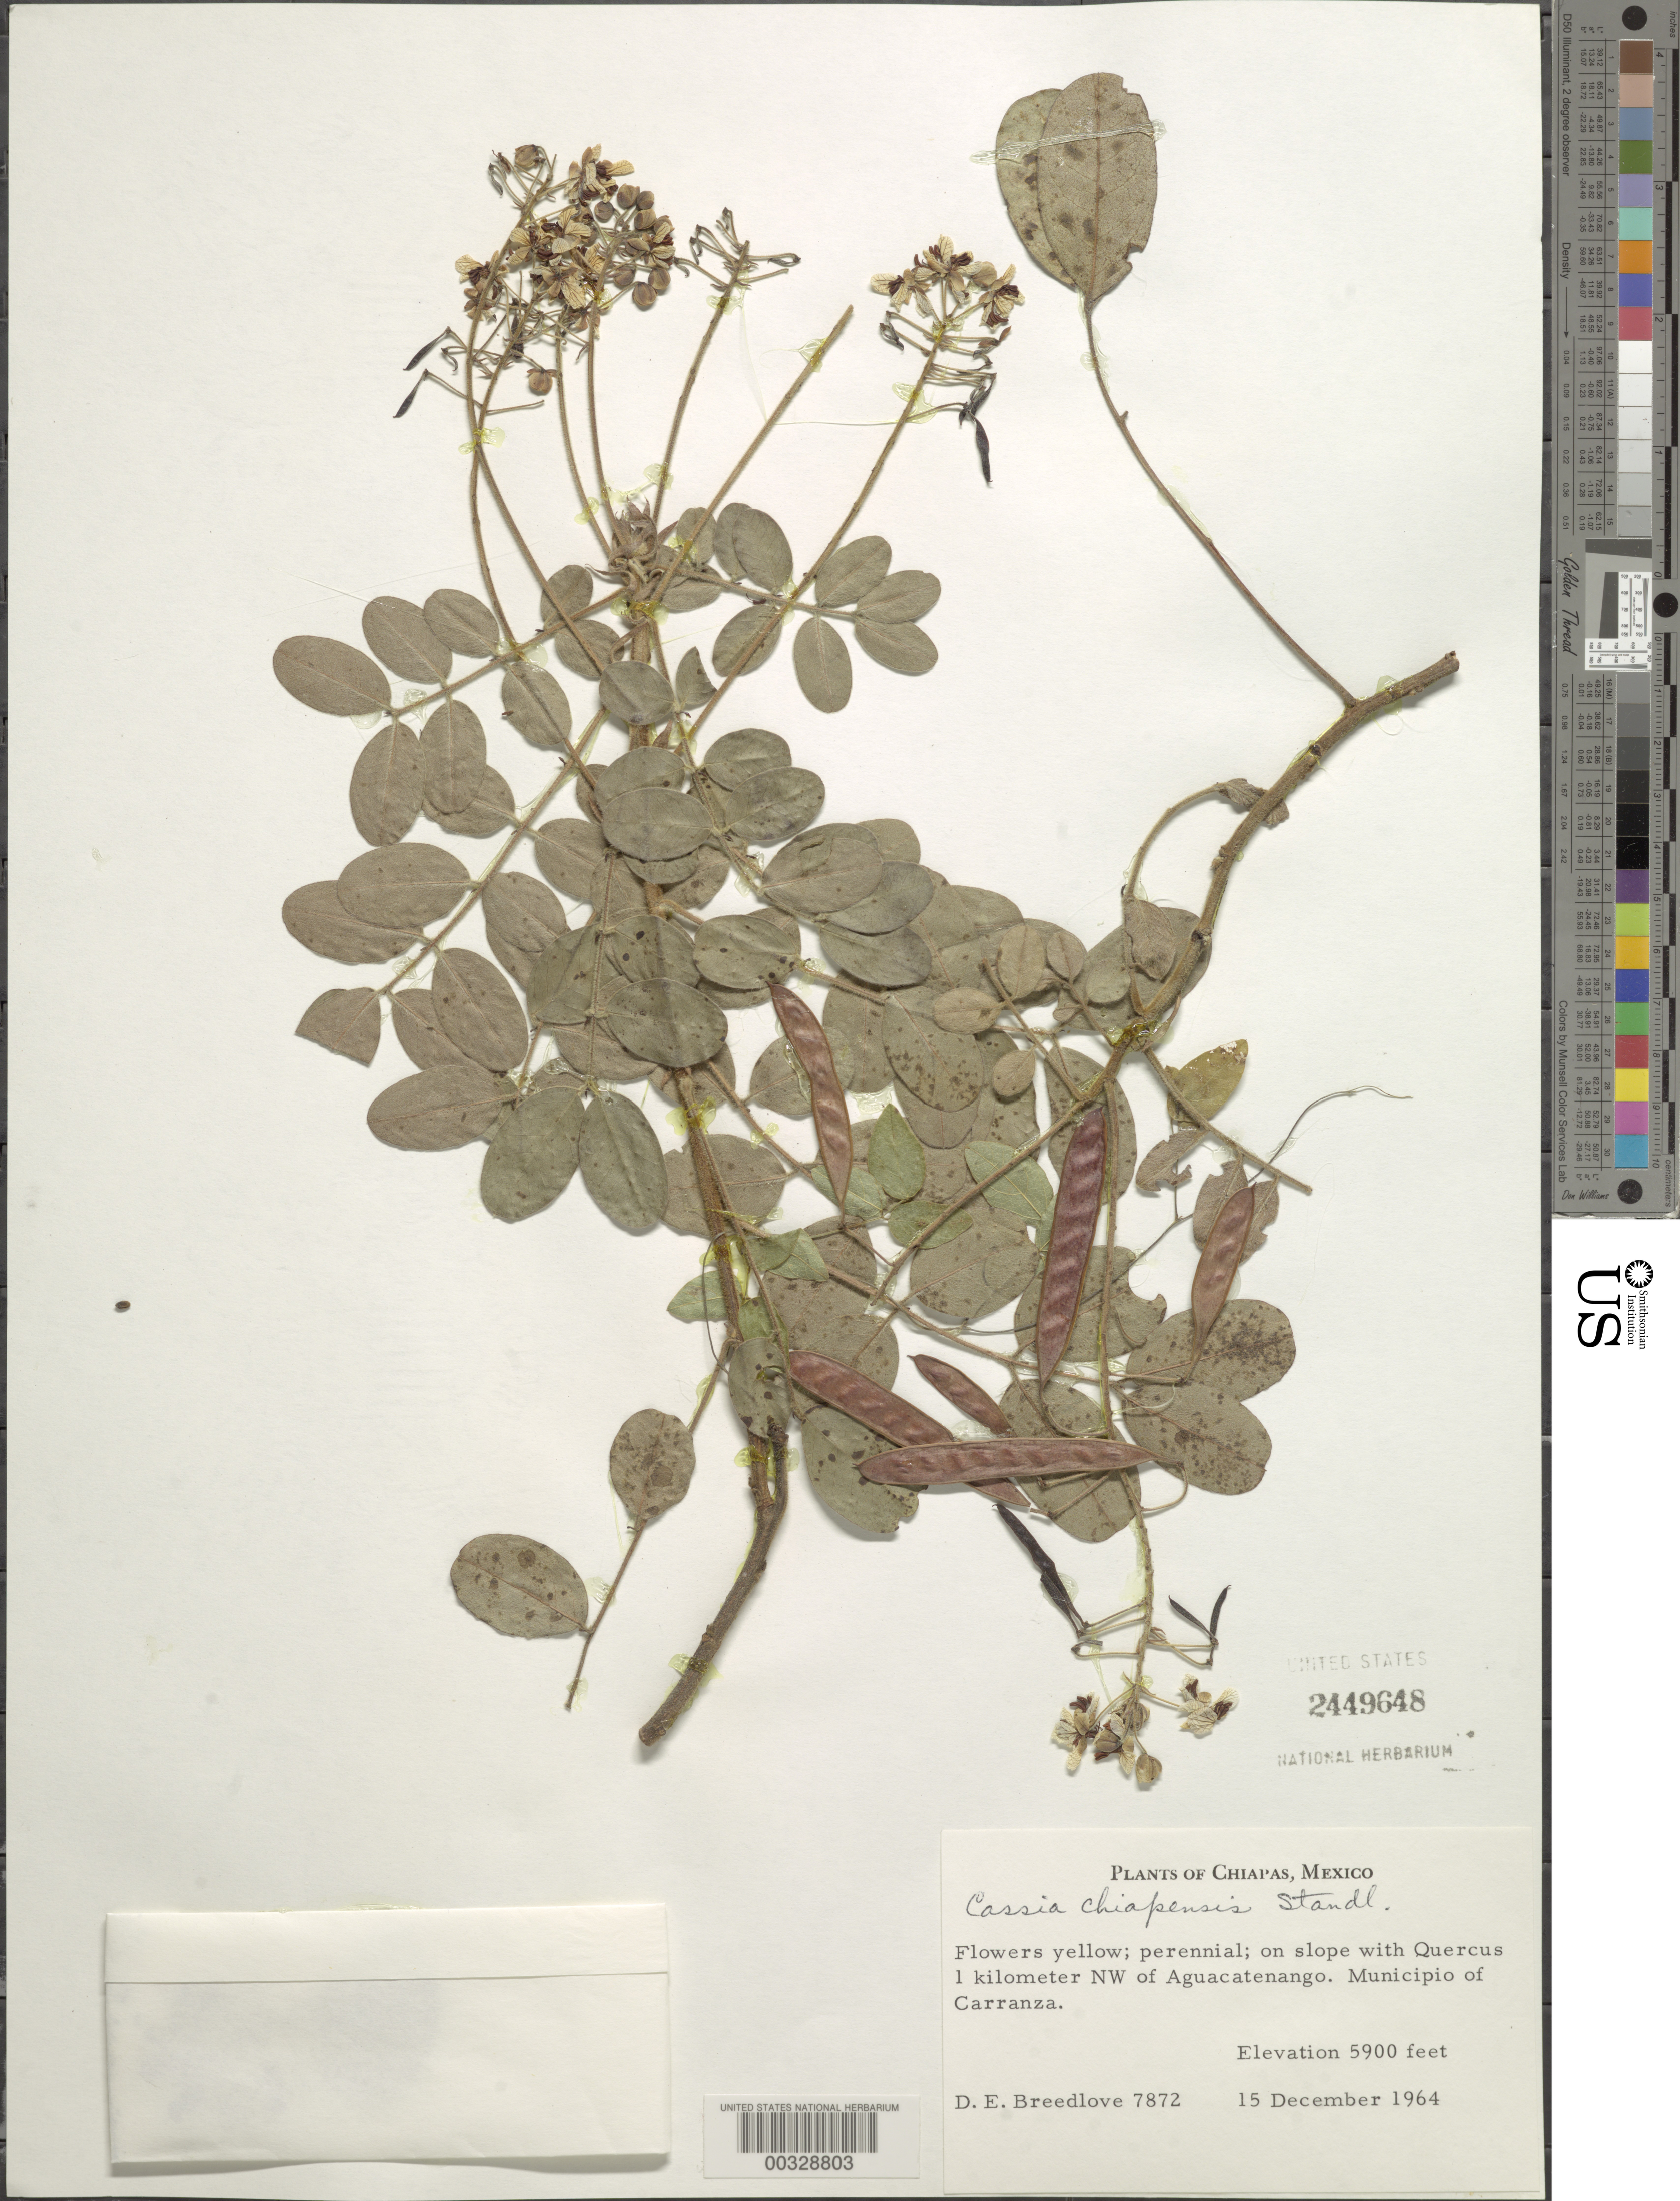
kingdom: Plantae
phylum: Tracheophyta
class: Magnoliopsida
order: Fabales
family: Fabaceae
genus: Senna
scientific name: Senna guatemalensis var. chiapensis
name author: (Standl.) H.S. Irwin & Barneby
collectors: D. E. Breedlove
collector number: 7872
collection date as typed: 15 Dec 1964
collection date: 1964-12-15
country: Mexico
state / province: Chiapas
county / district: Venustiano Carranza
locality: Carranza Mun. (?), 1 km NW of Aguacatenango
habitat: Slope with trees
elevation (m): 1798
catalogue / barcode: US 2449648